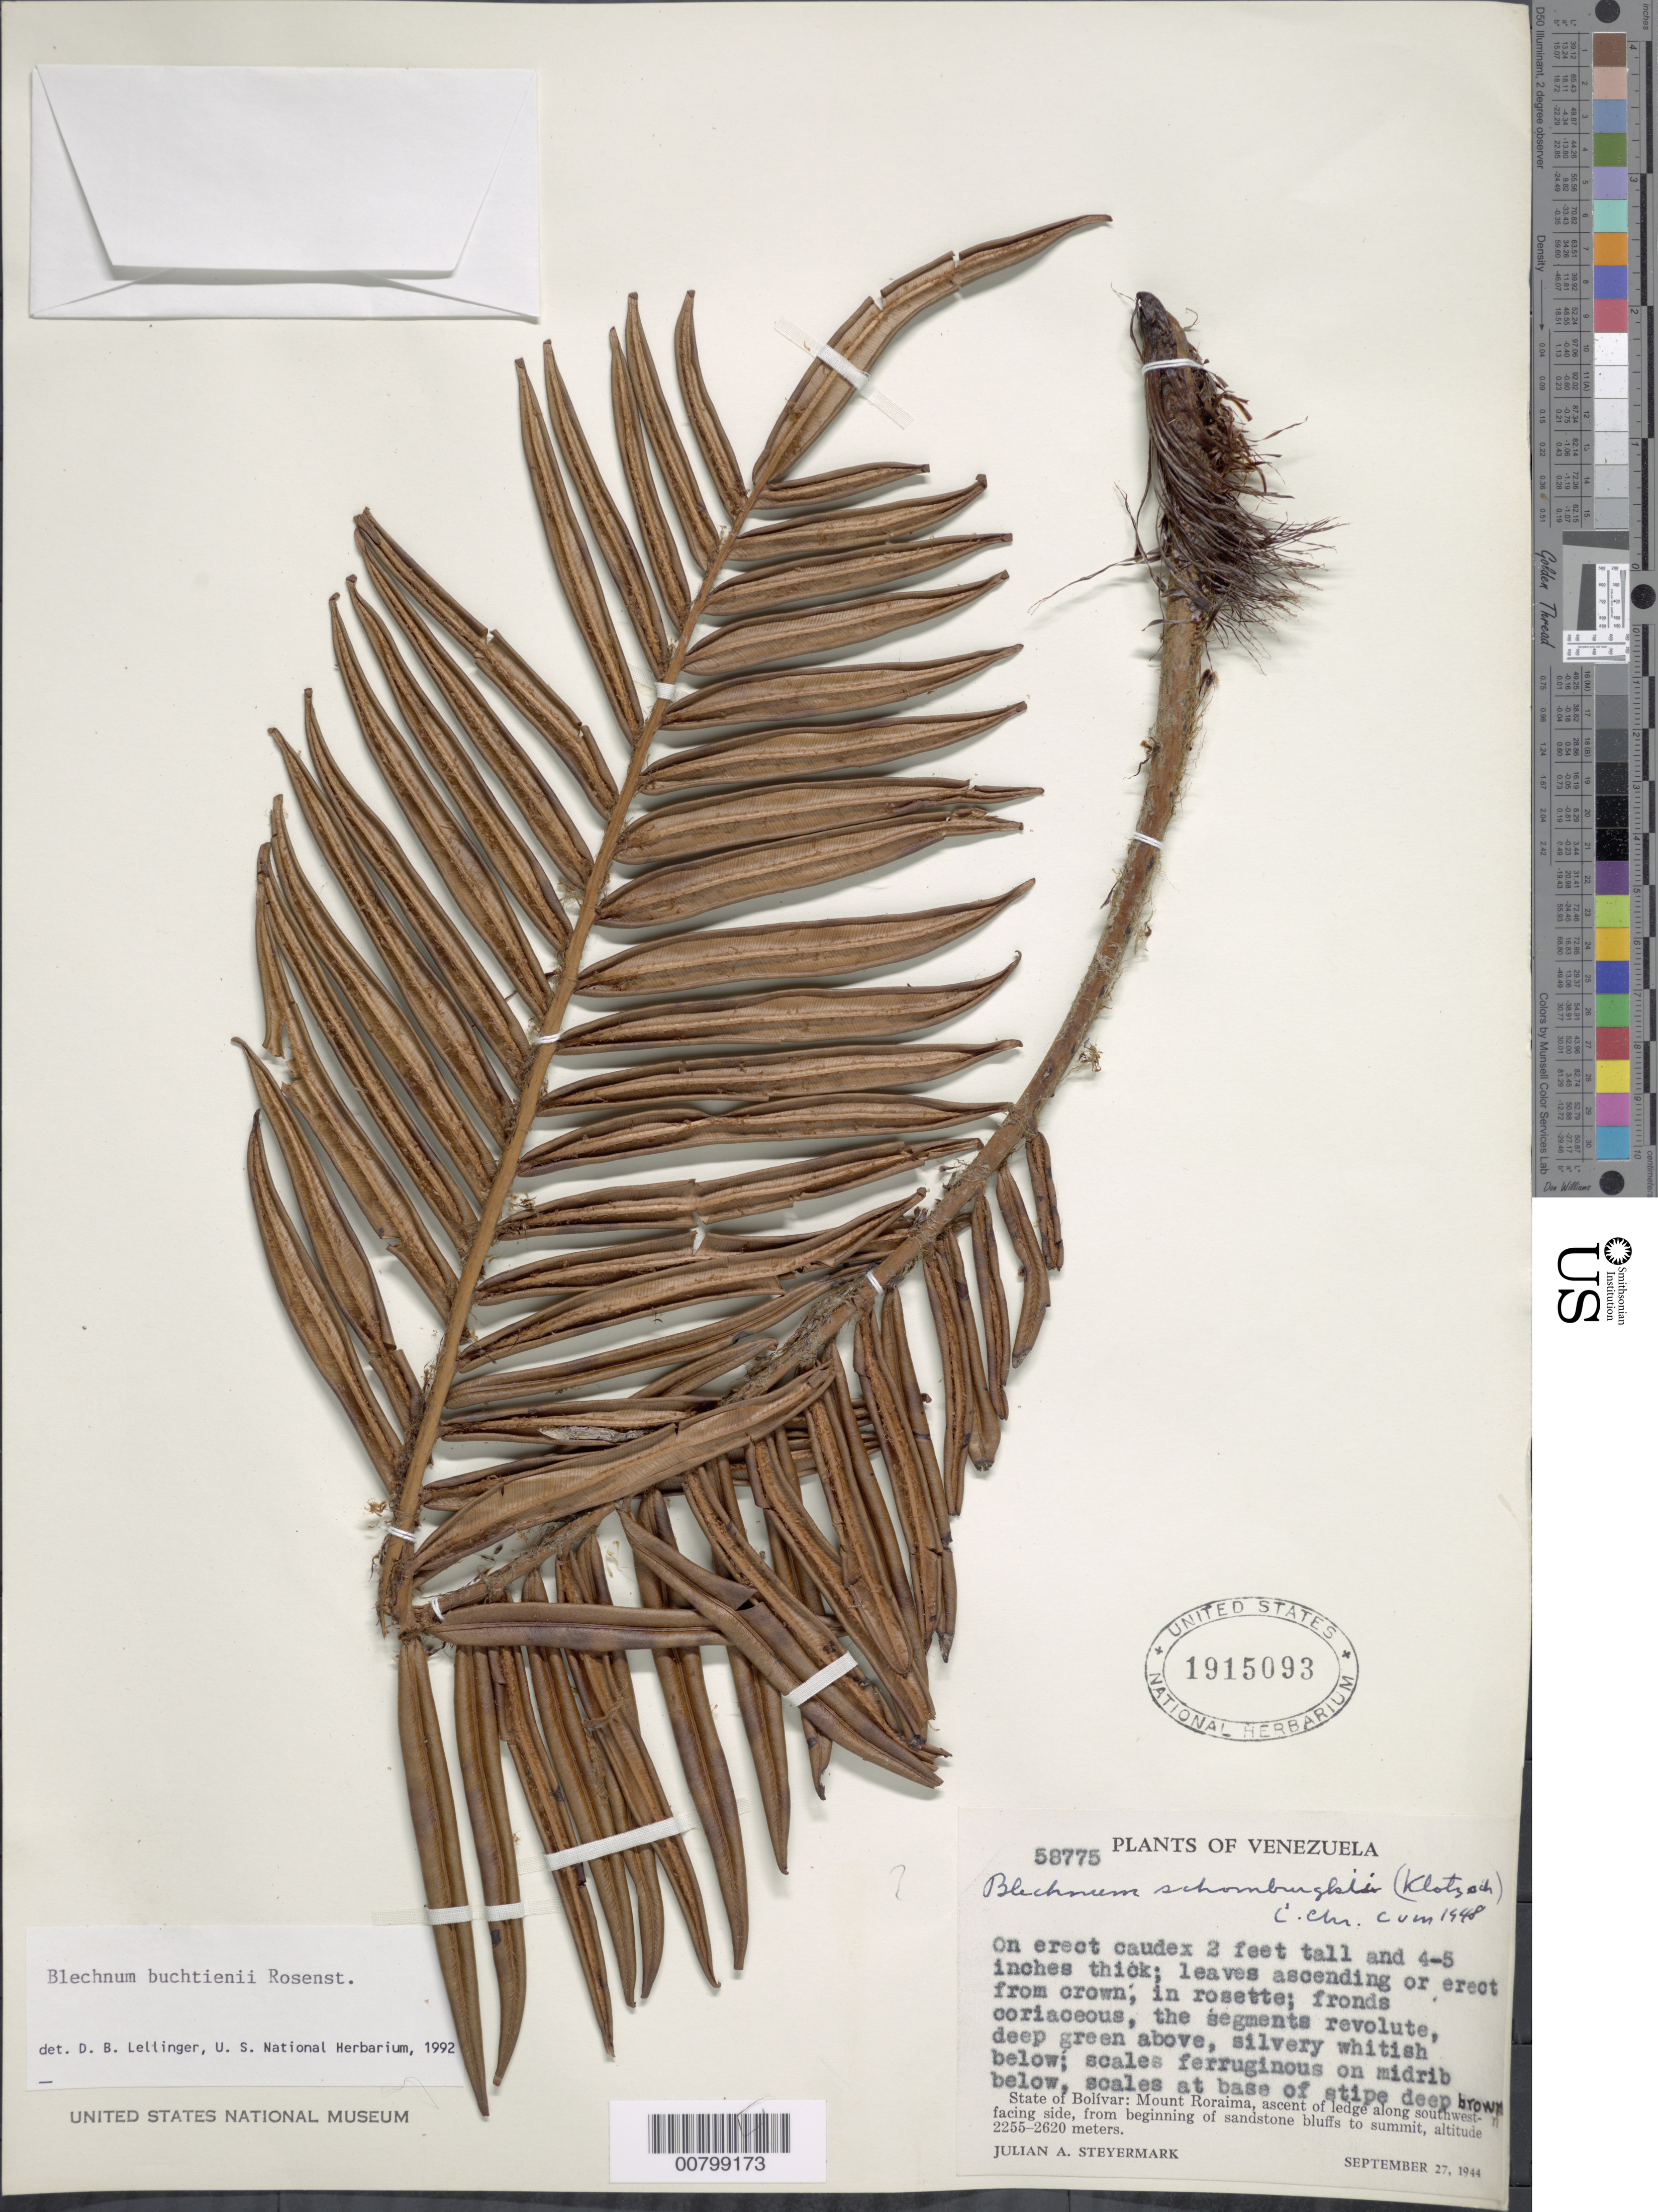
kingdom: Plantae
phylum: Tracheophyta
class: Polypodiopsida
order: Polypodiales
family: Blechnaceae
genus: Blechnum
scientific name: Blechnum auratum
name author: (Fée) R.M. Tryon & Stolze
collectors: J. Steyermark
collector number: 58775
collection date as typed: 27-Sep-44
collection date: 1944-09-27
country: Venezuela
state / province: Bolívar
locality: Mt. Roraima, SW-facing side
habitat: SW facing sandstone ledge, from sandstone bluffs to summit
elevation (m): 2255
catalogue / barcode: US 1915093